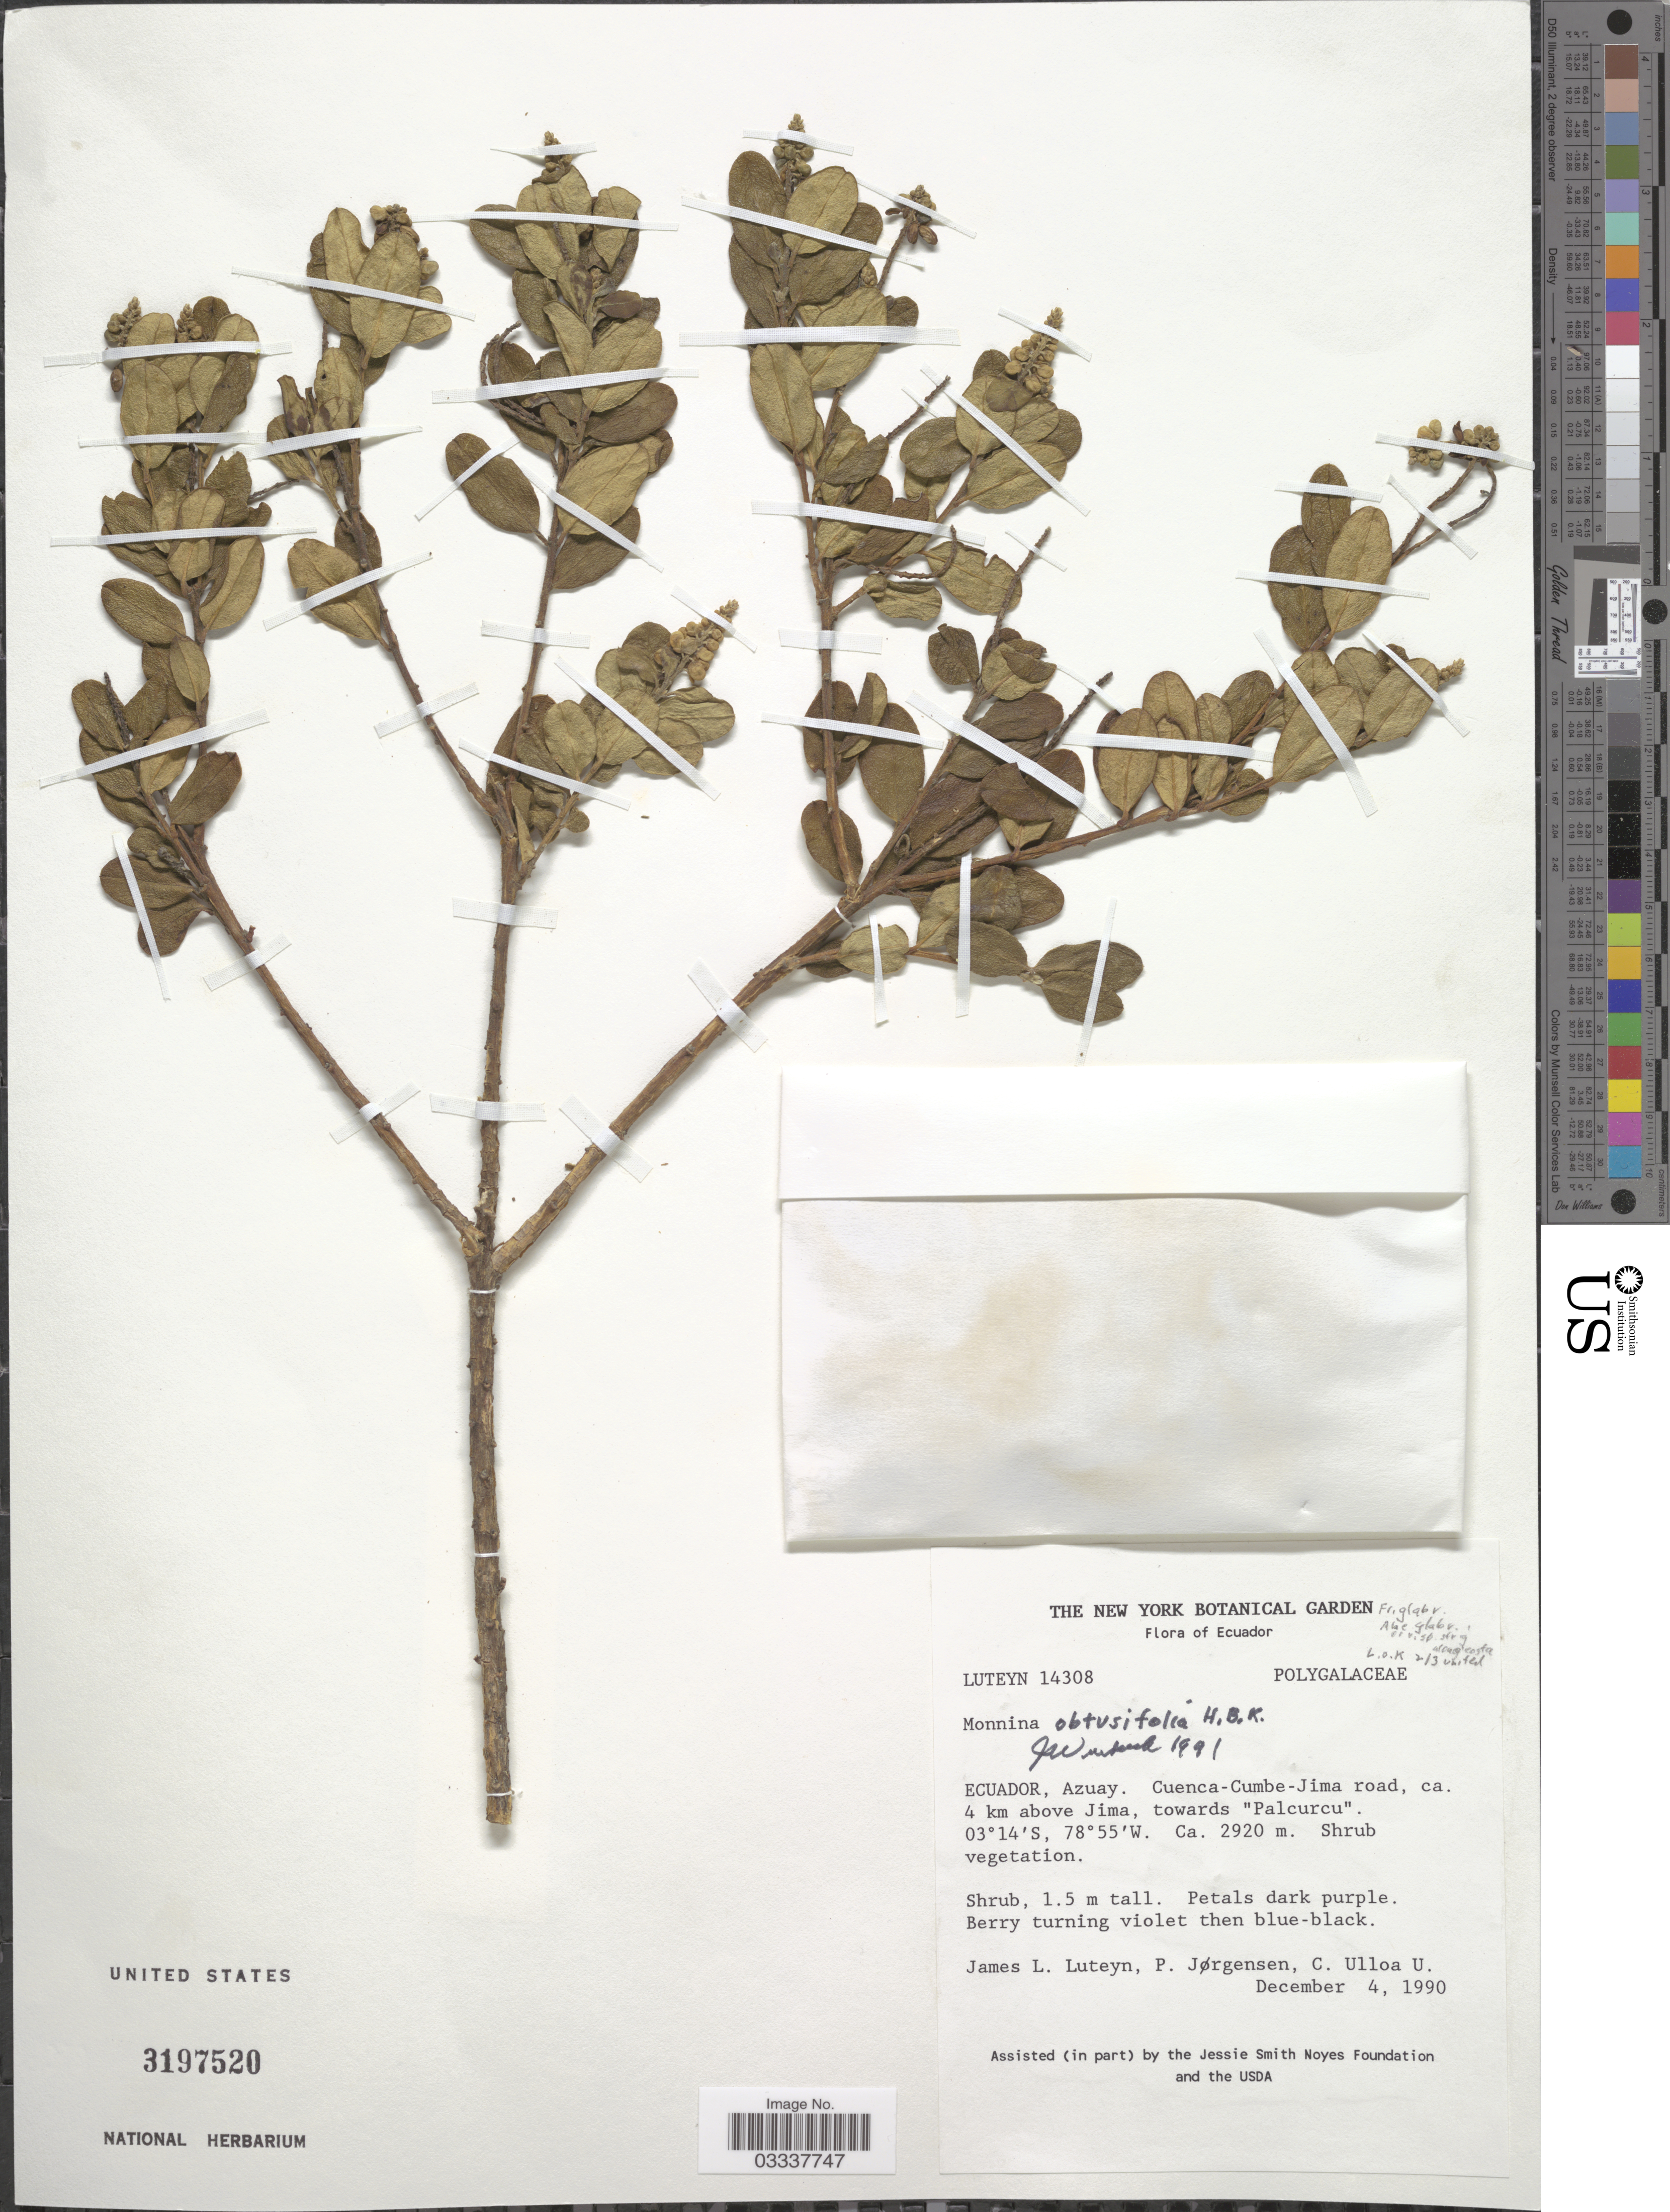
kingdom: Plantae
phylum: Tracheophyta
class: Magnoliopsida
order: Fabales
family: Polygalaceae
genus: Monnina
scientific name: Monnina phillyreoides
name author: (Bonpl.) B. Eriksen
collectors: J. Luteyn, P. Jørgensen & C. Ulloa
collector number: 14308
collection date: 1990-12-04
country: Ecuador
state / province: Azuay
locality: Cuenca-Cumbe-Jima road, ca. 4 km above Jima, towards "Palcurcu".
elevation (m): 2920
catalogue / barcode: US 3197520